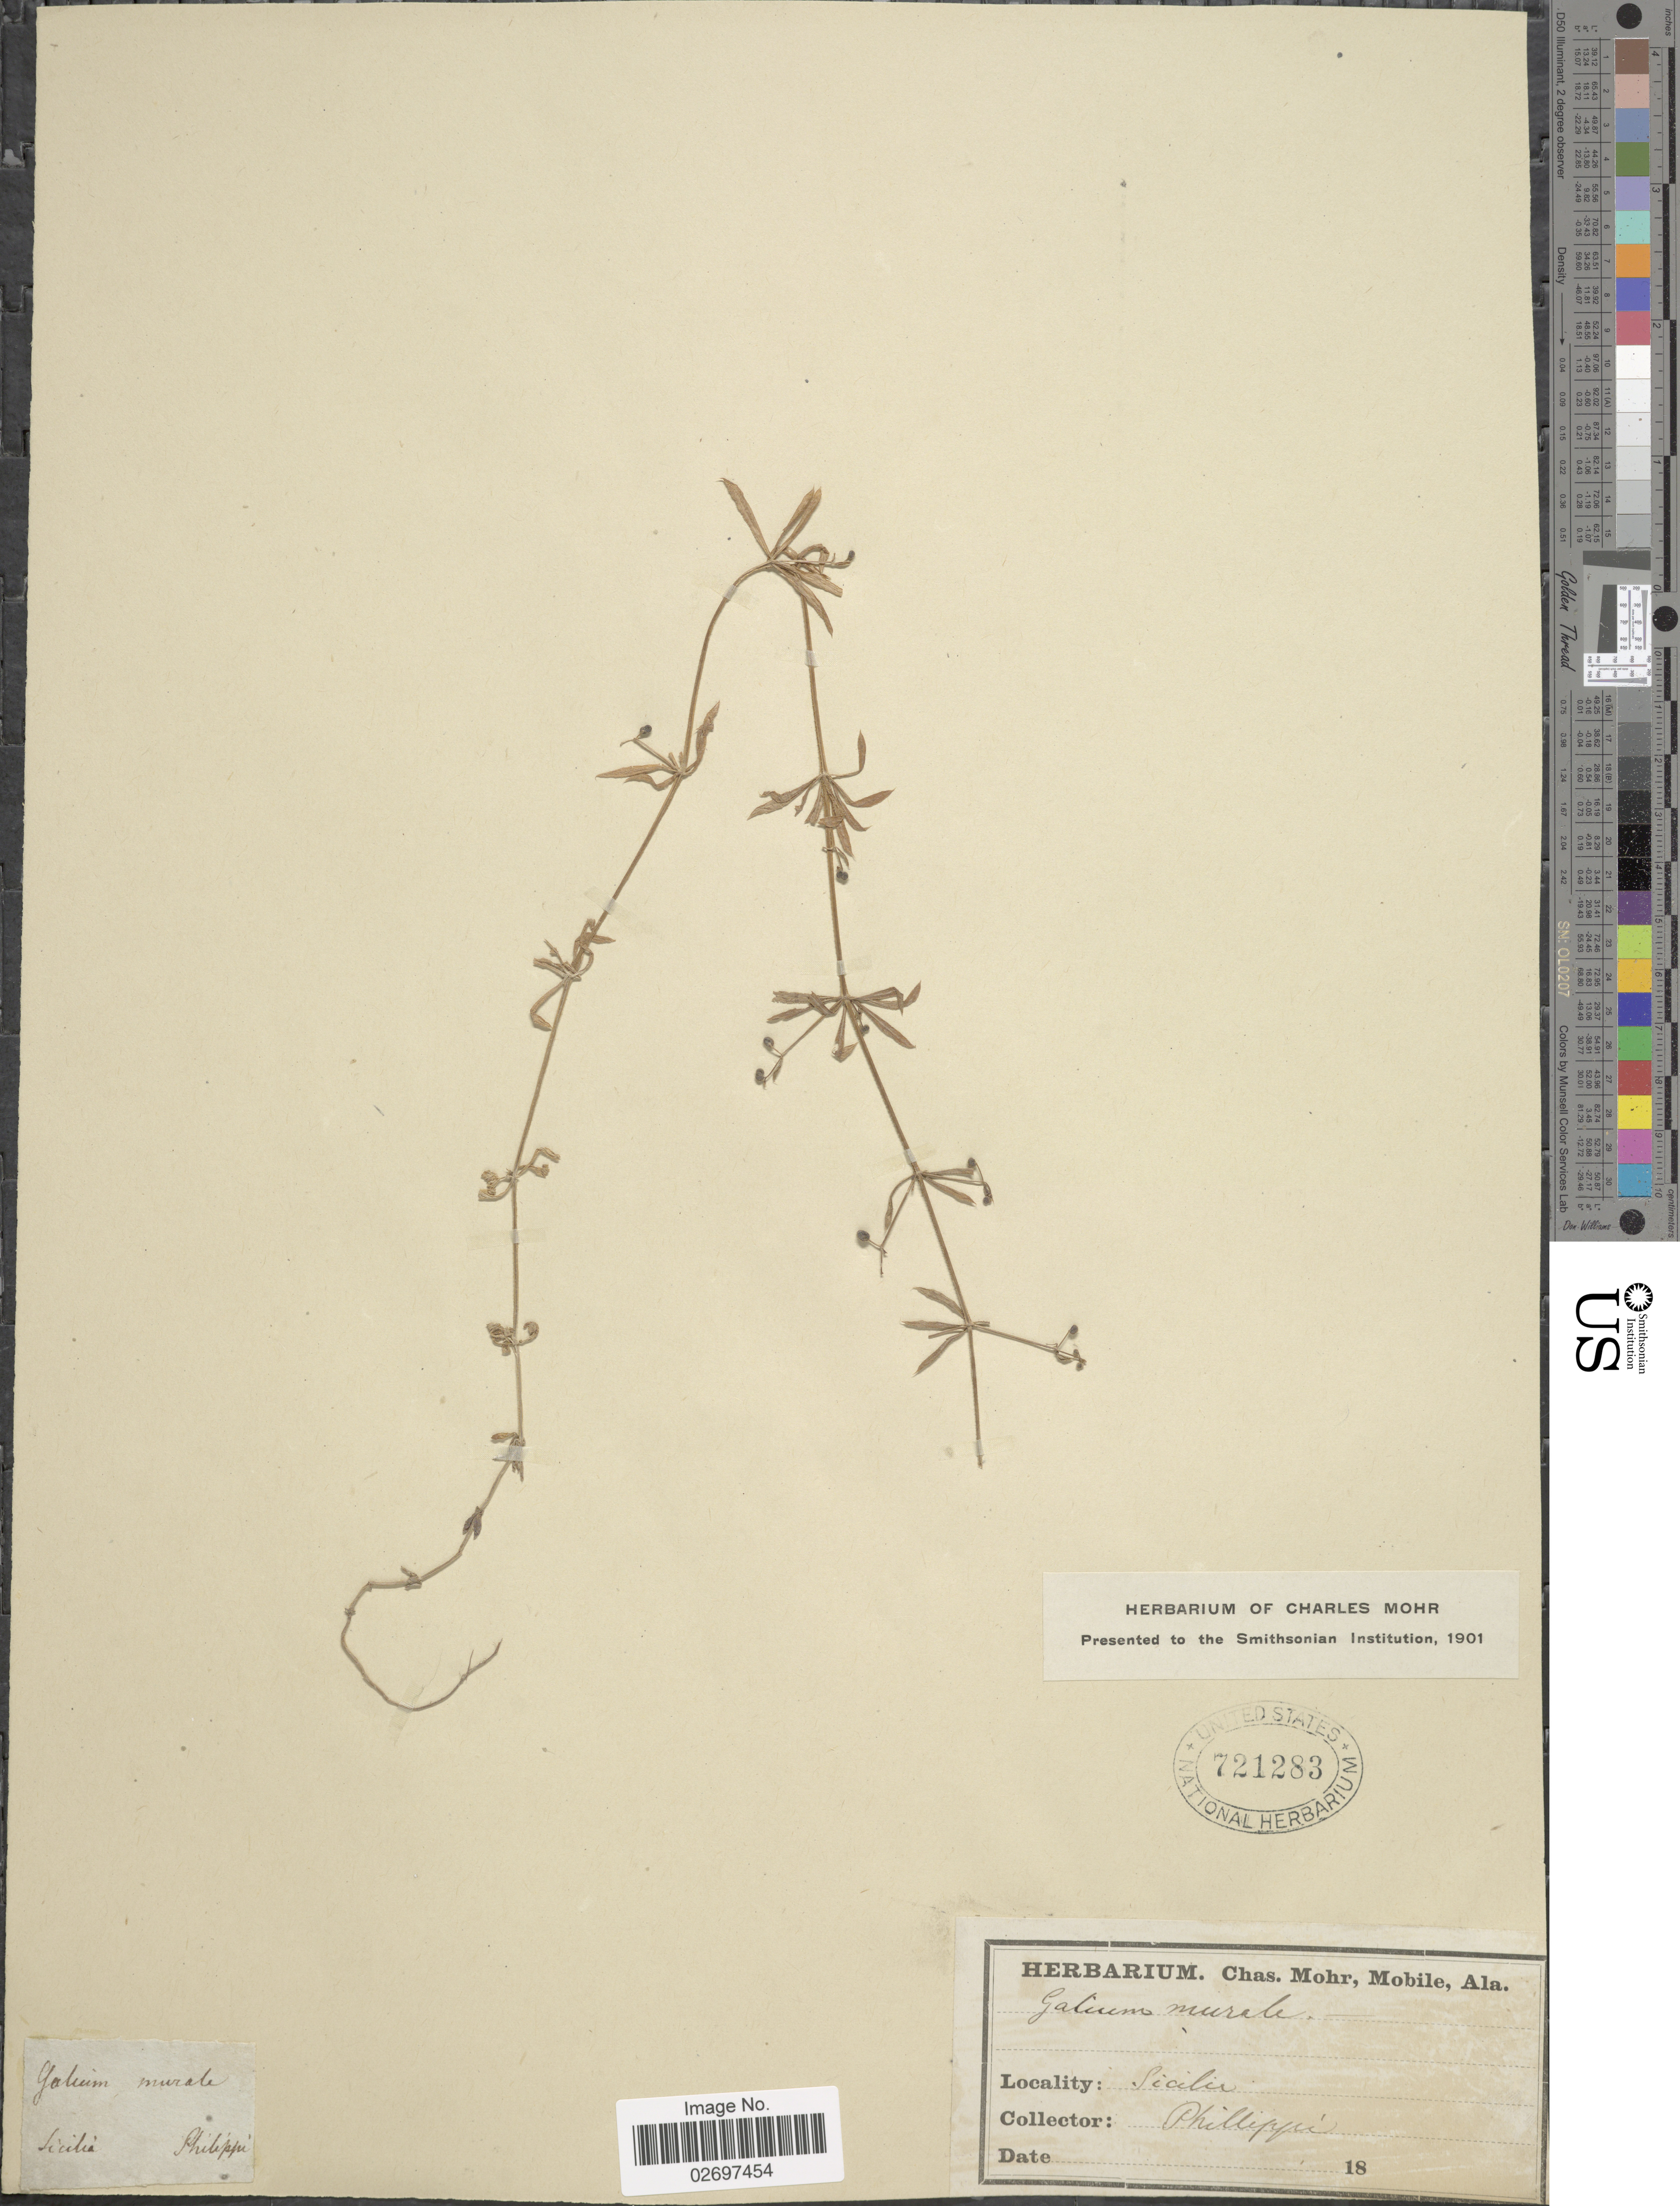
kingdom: Plantae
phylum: Tracheophyta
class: Magnoliopsida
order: Gentianales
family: Rubiaceae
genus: Galium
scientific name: Galium murale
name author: (L.) All.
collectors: -. Philippi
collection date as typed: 18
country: Italy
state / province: Siciliana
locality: Sicilia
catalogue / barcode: US 721283